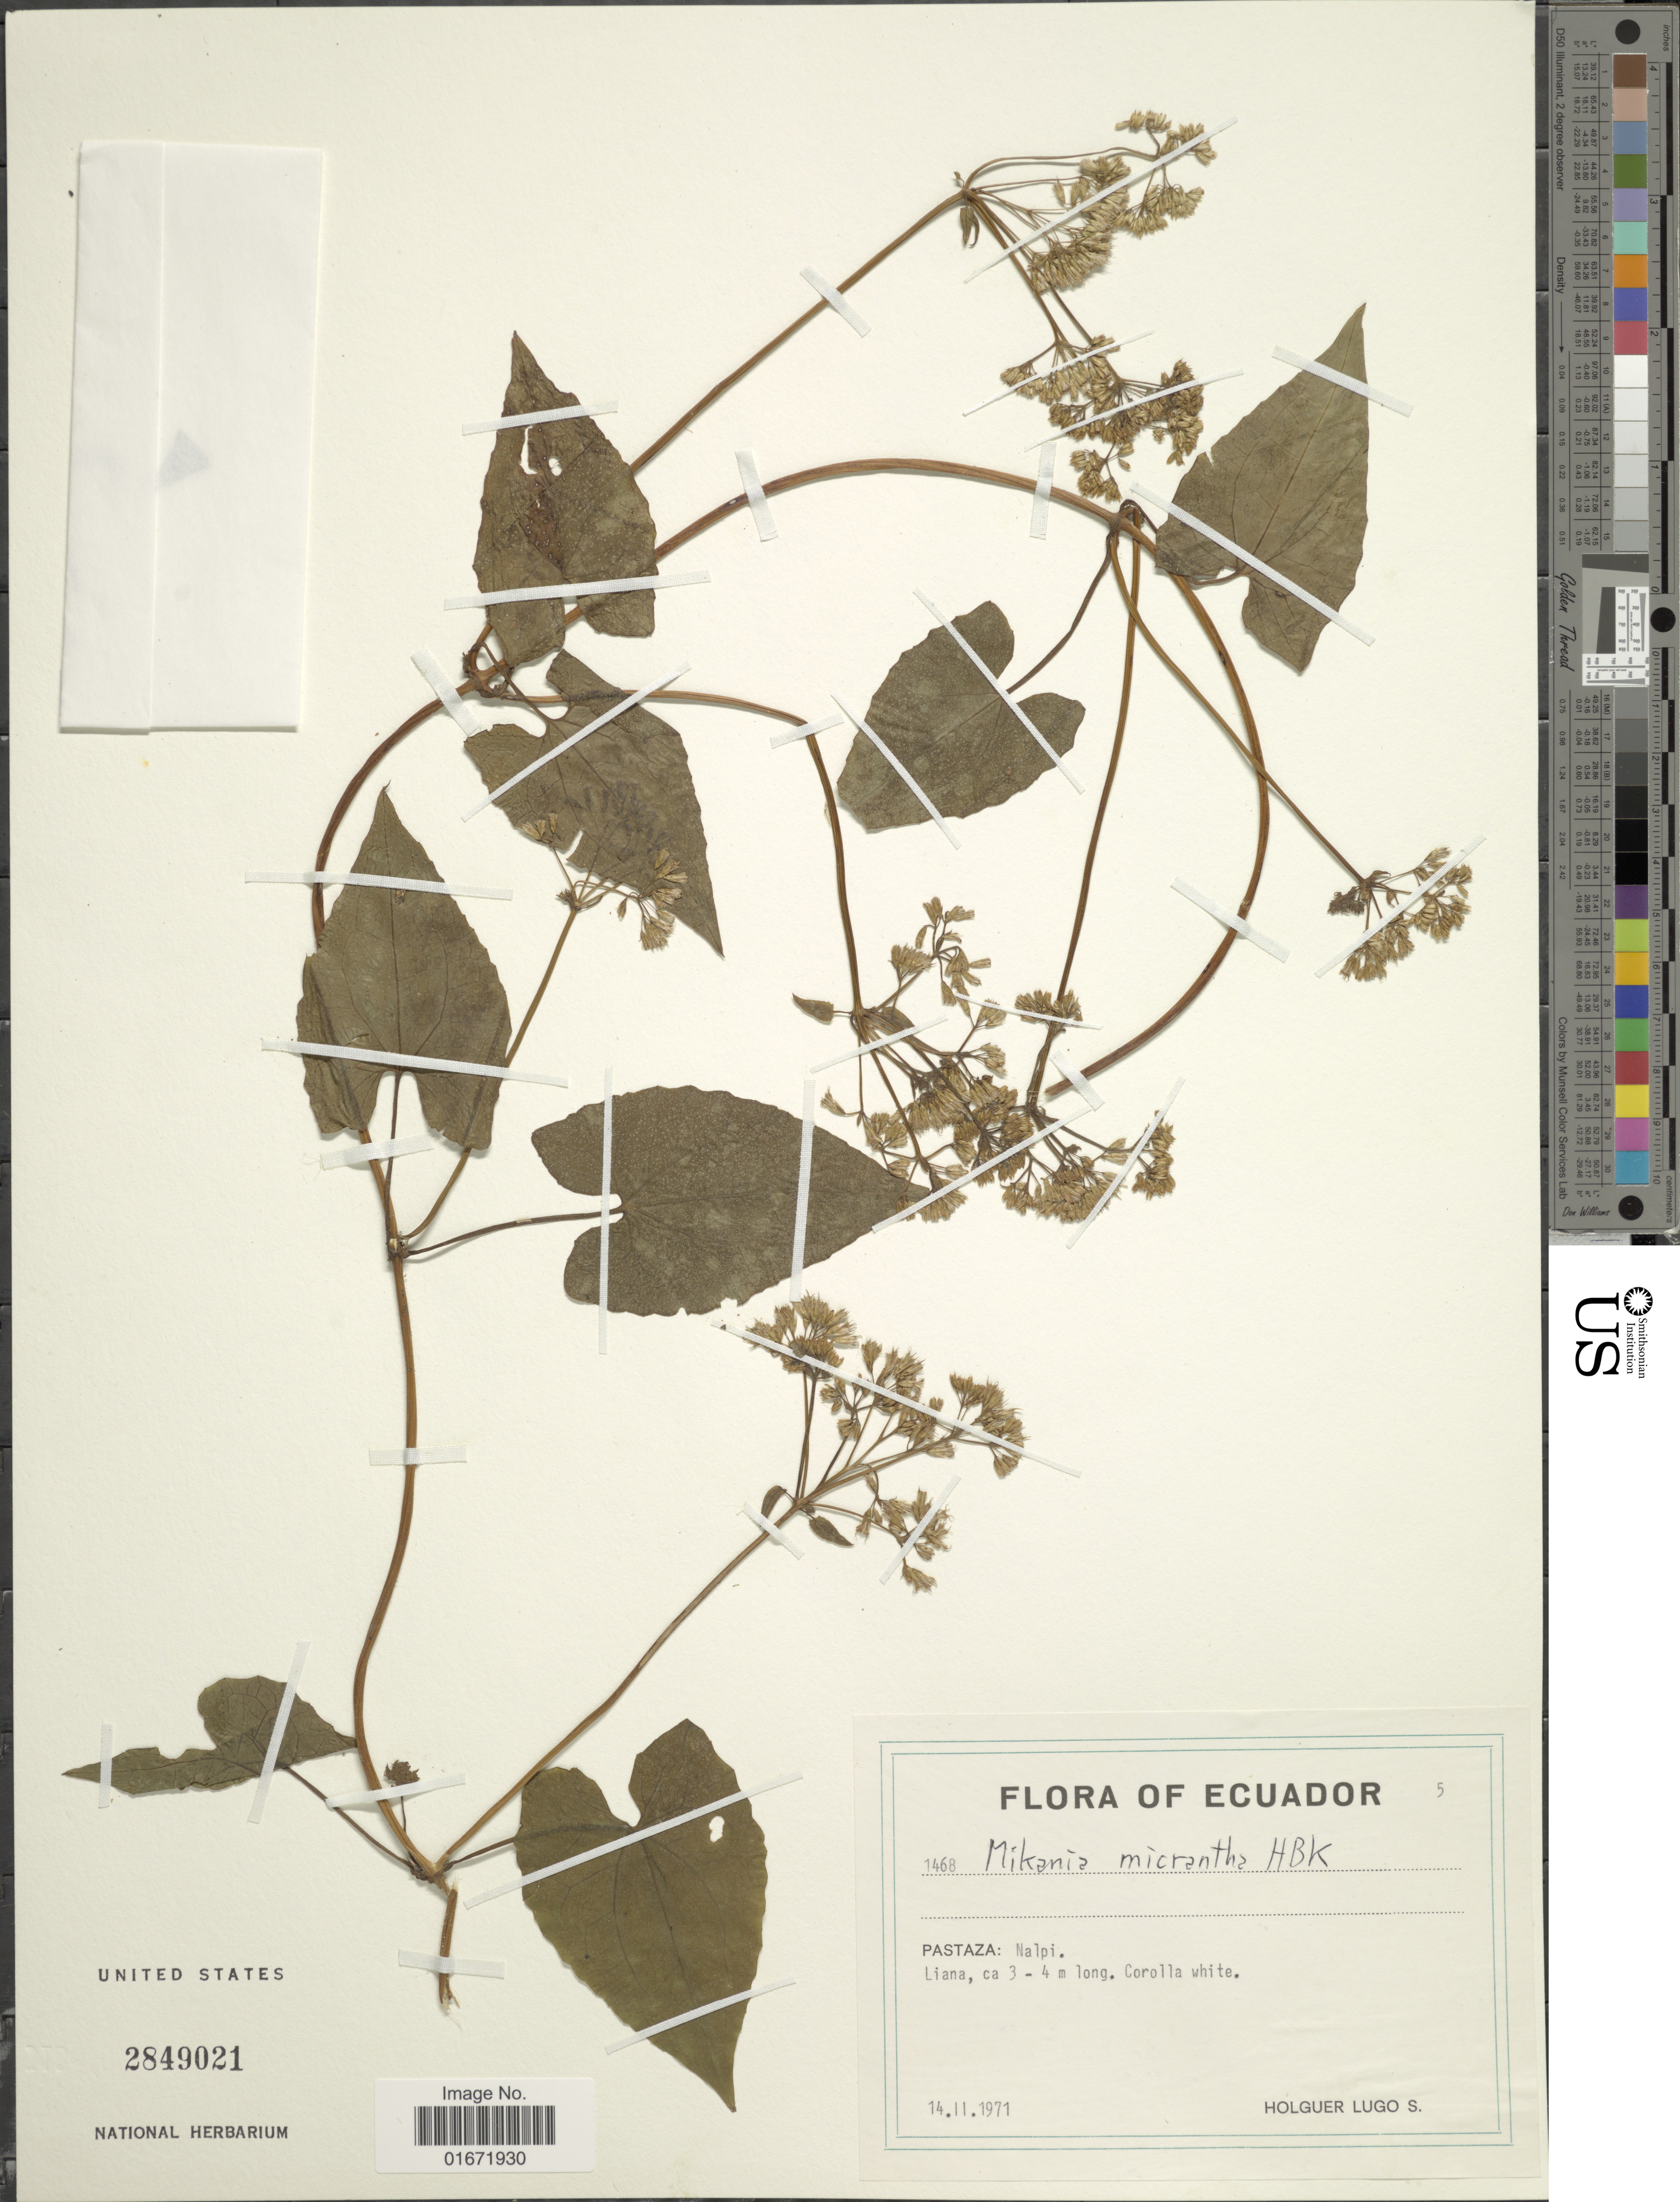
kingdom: Plantae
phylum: Tracheophyta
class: Magnoliopsida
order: Asterales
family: Asteraceae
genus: Mikania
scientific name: Mikania micrantha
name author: Kunth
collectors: H. Lugo S.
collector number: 1468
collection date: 1971-02-14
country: Ecuador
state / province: Pastaza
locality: Pastaza: Nalpi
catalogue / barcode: US 2849021